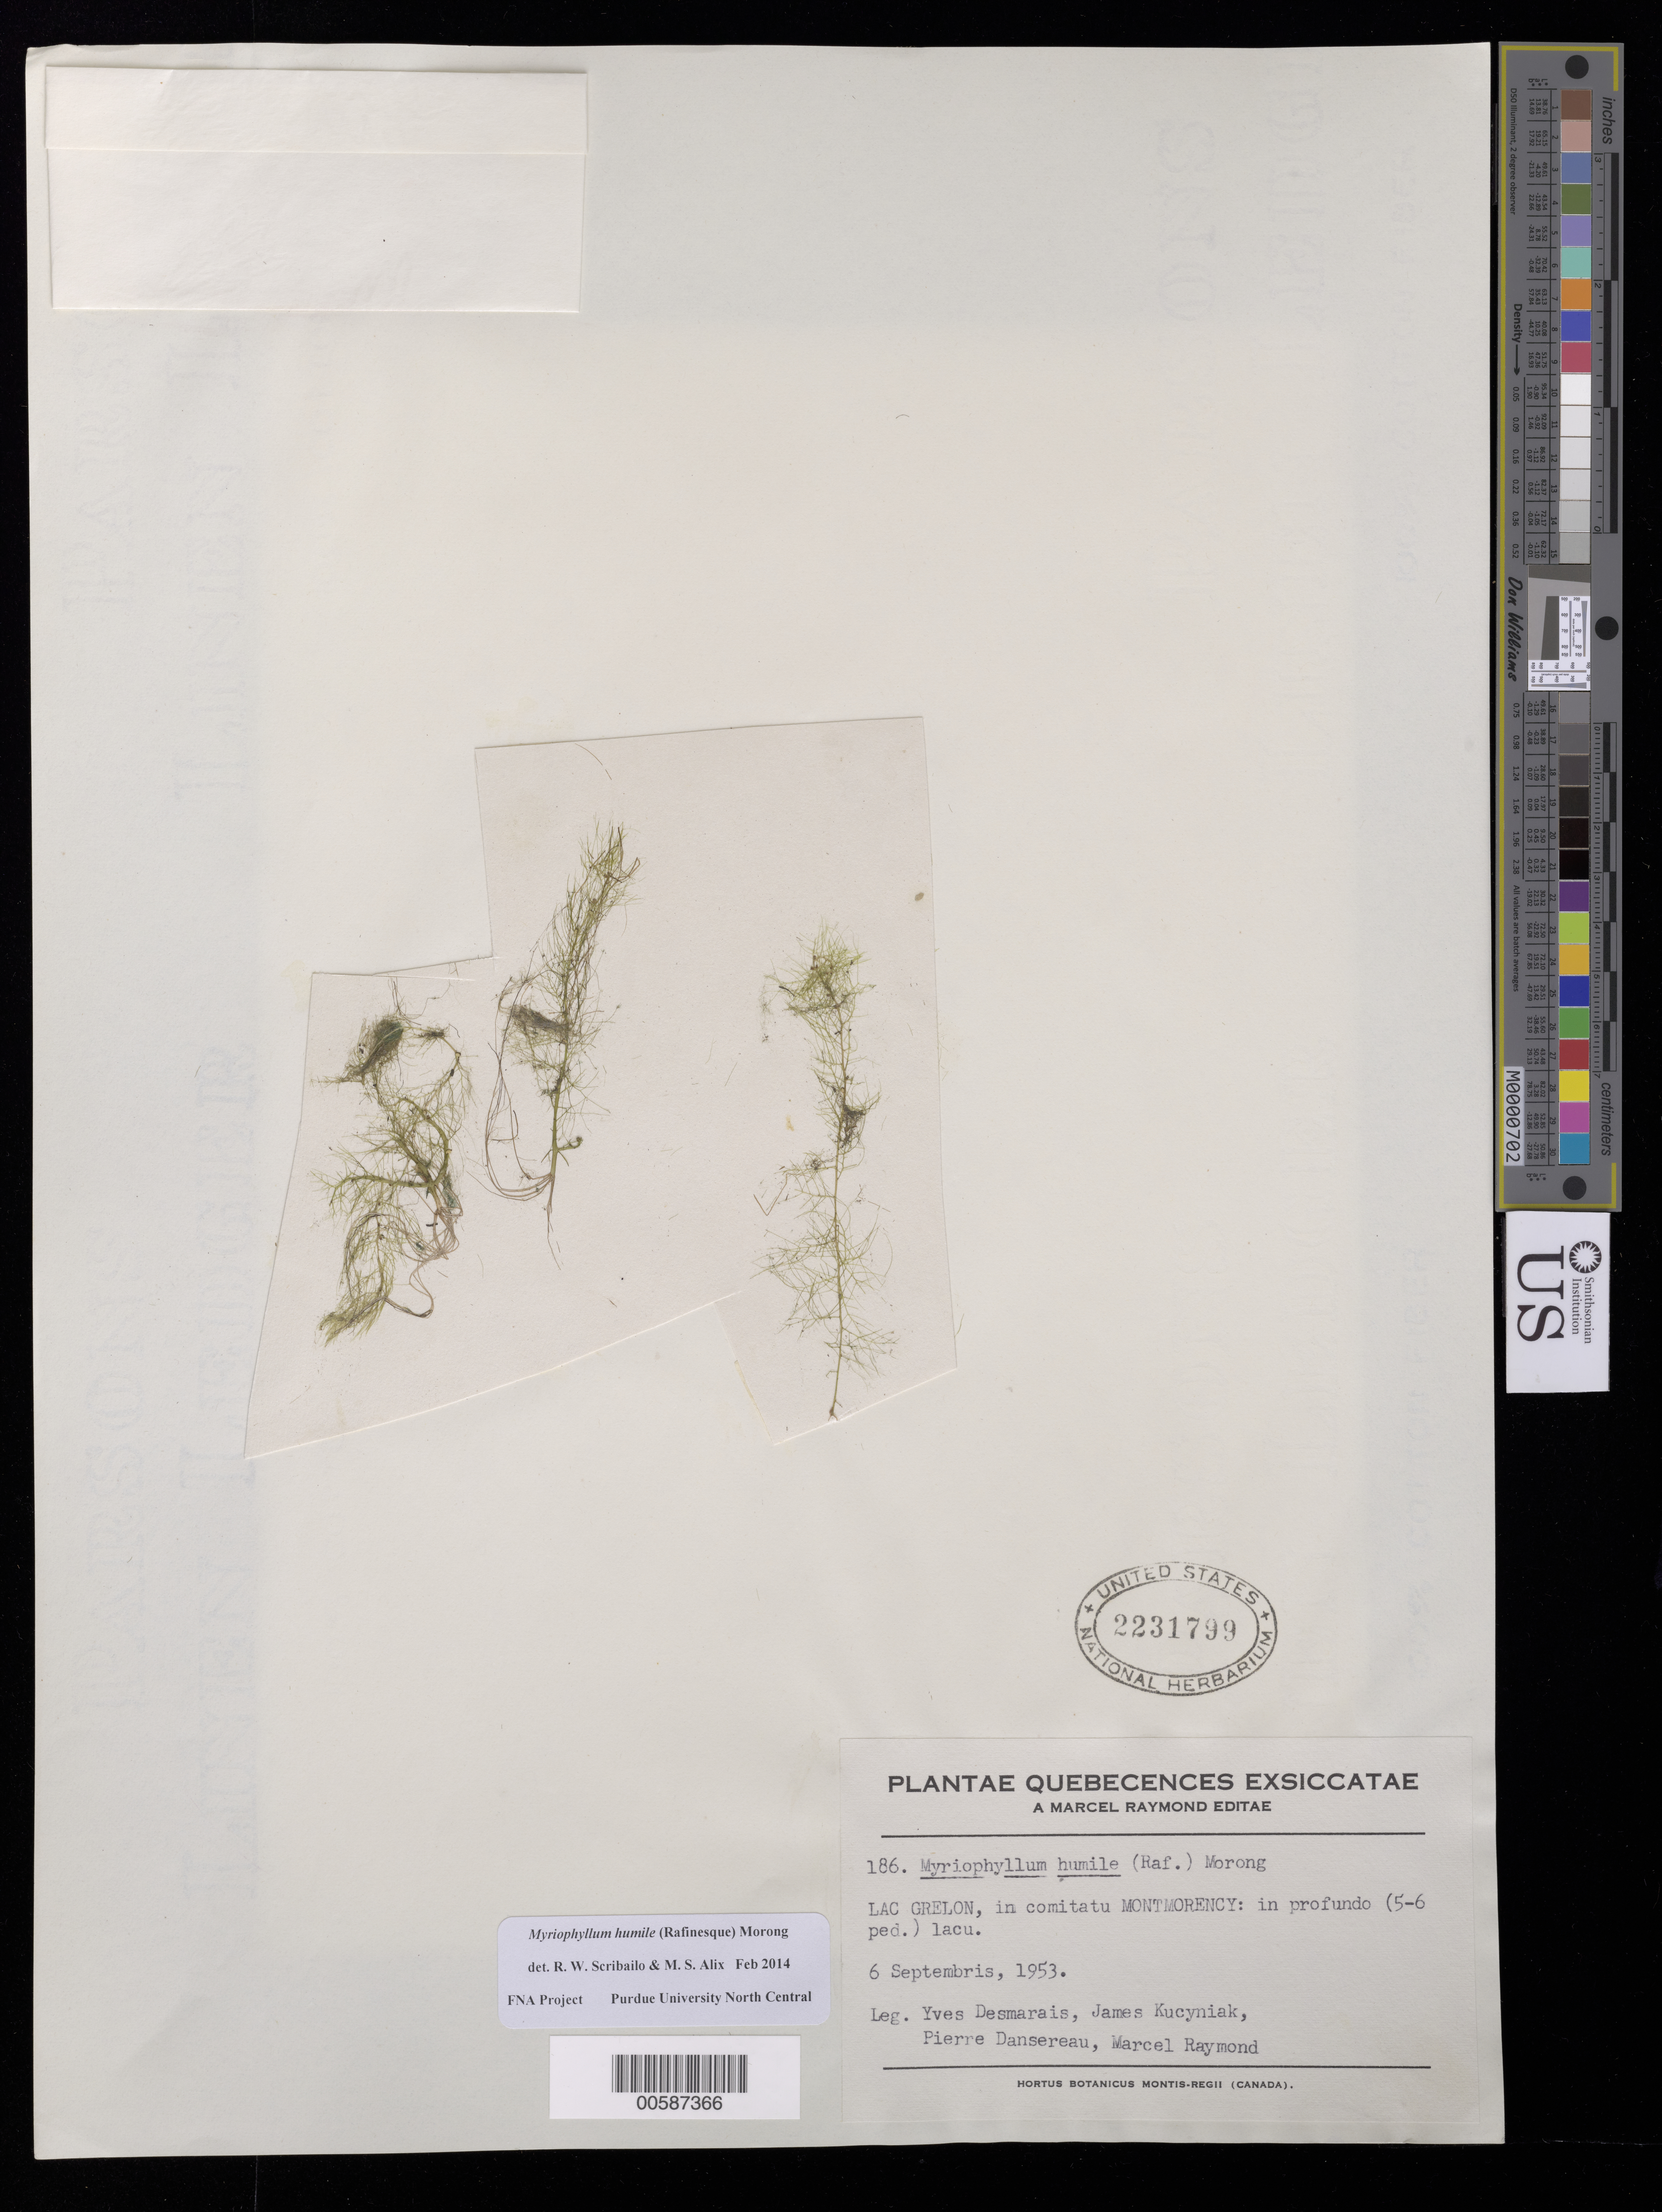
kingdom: Plantae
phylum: Tracheophyta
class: Magnoliopsida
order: Saxifragales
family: Haloragaceae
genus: Myriophyllum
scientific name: Myriophyllum humile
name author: (Raf.) Morong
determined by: Scribailo, R. W.; Alix, M. S.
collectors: Y. Desmarais, J. Kucyniak, P. Dansereau & M. Raymond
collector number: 186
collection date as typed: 06 Sep 1953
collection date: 1953-09-06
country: Canada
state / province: Quebec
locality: Grelon Lake, Montmorency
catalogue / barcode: US 2231799